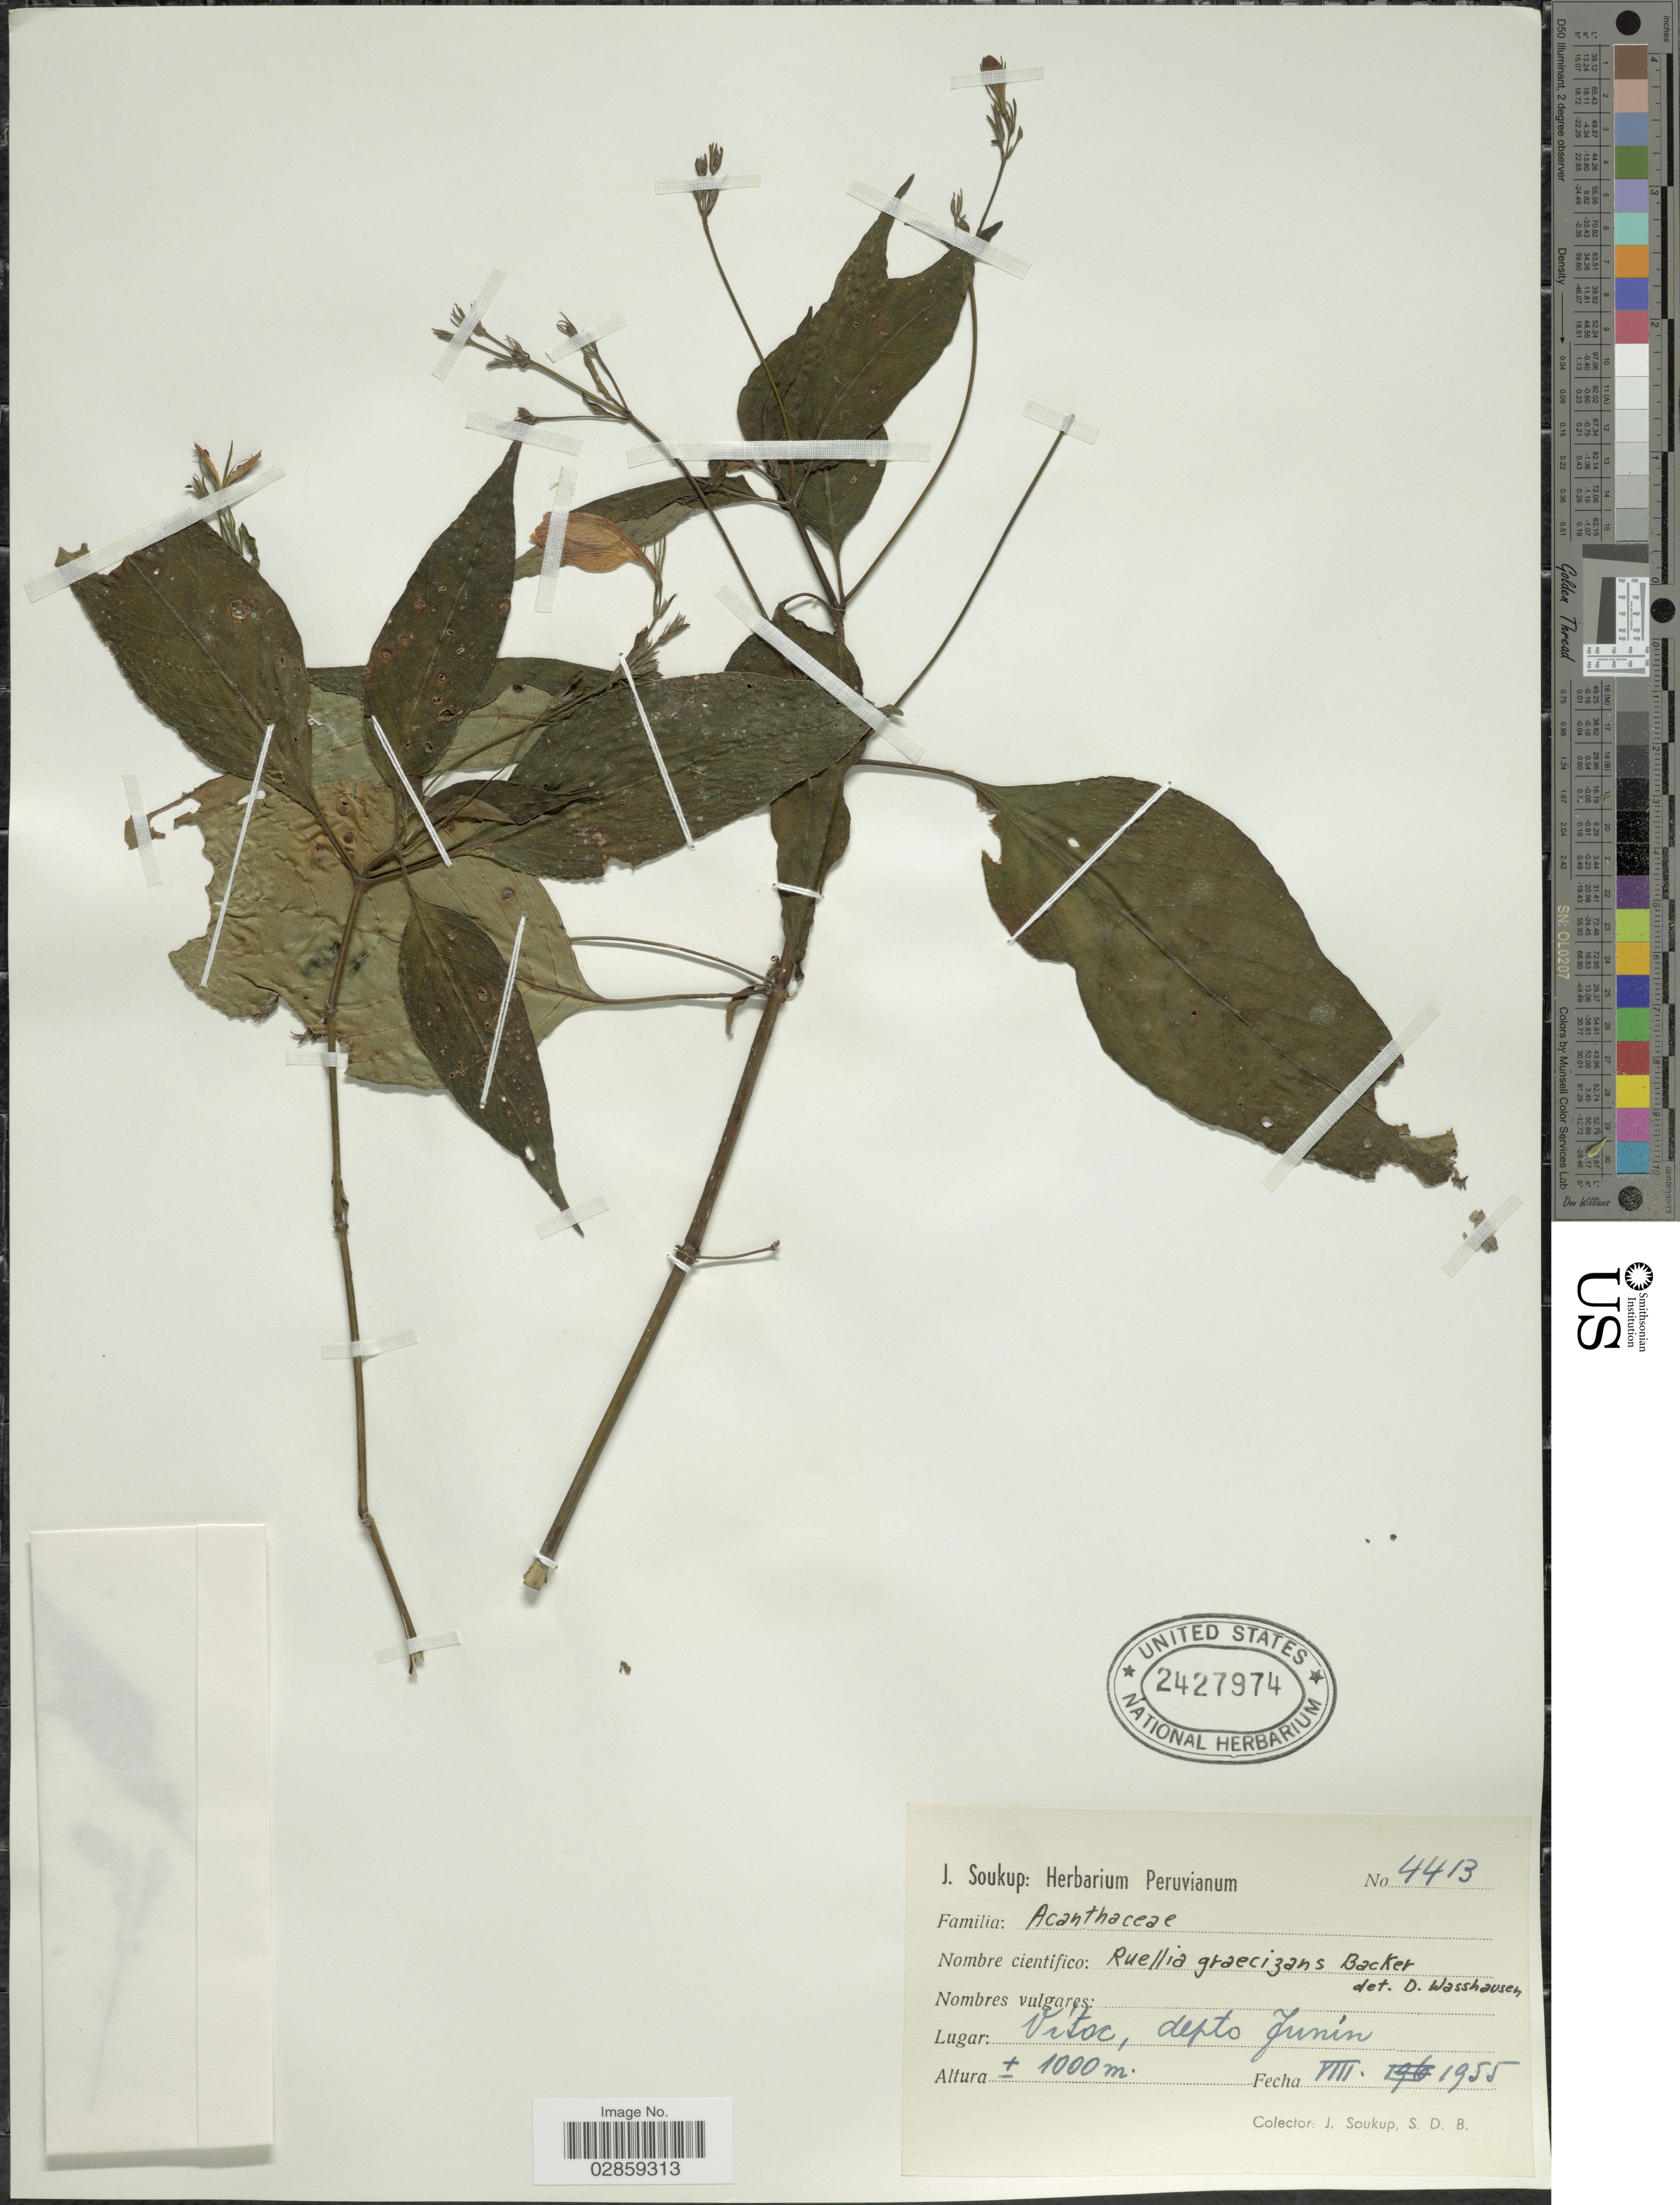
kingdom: Plantae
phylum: Tracheophyta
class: Magnoliopsida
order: Lamiales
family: Acanthaceae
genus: Ruellia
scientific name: Ruellia brevifolia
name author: (Pohl) C. Ezcurra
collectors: J. Soukup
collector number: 4413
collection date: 1955-08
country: Peru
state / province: Junín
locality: Vitoc, depto Junin.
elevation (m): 1000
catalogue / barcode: US 2427974